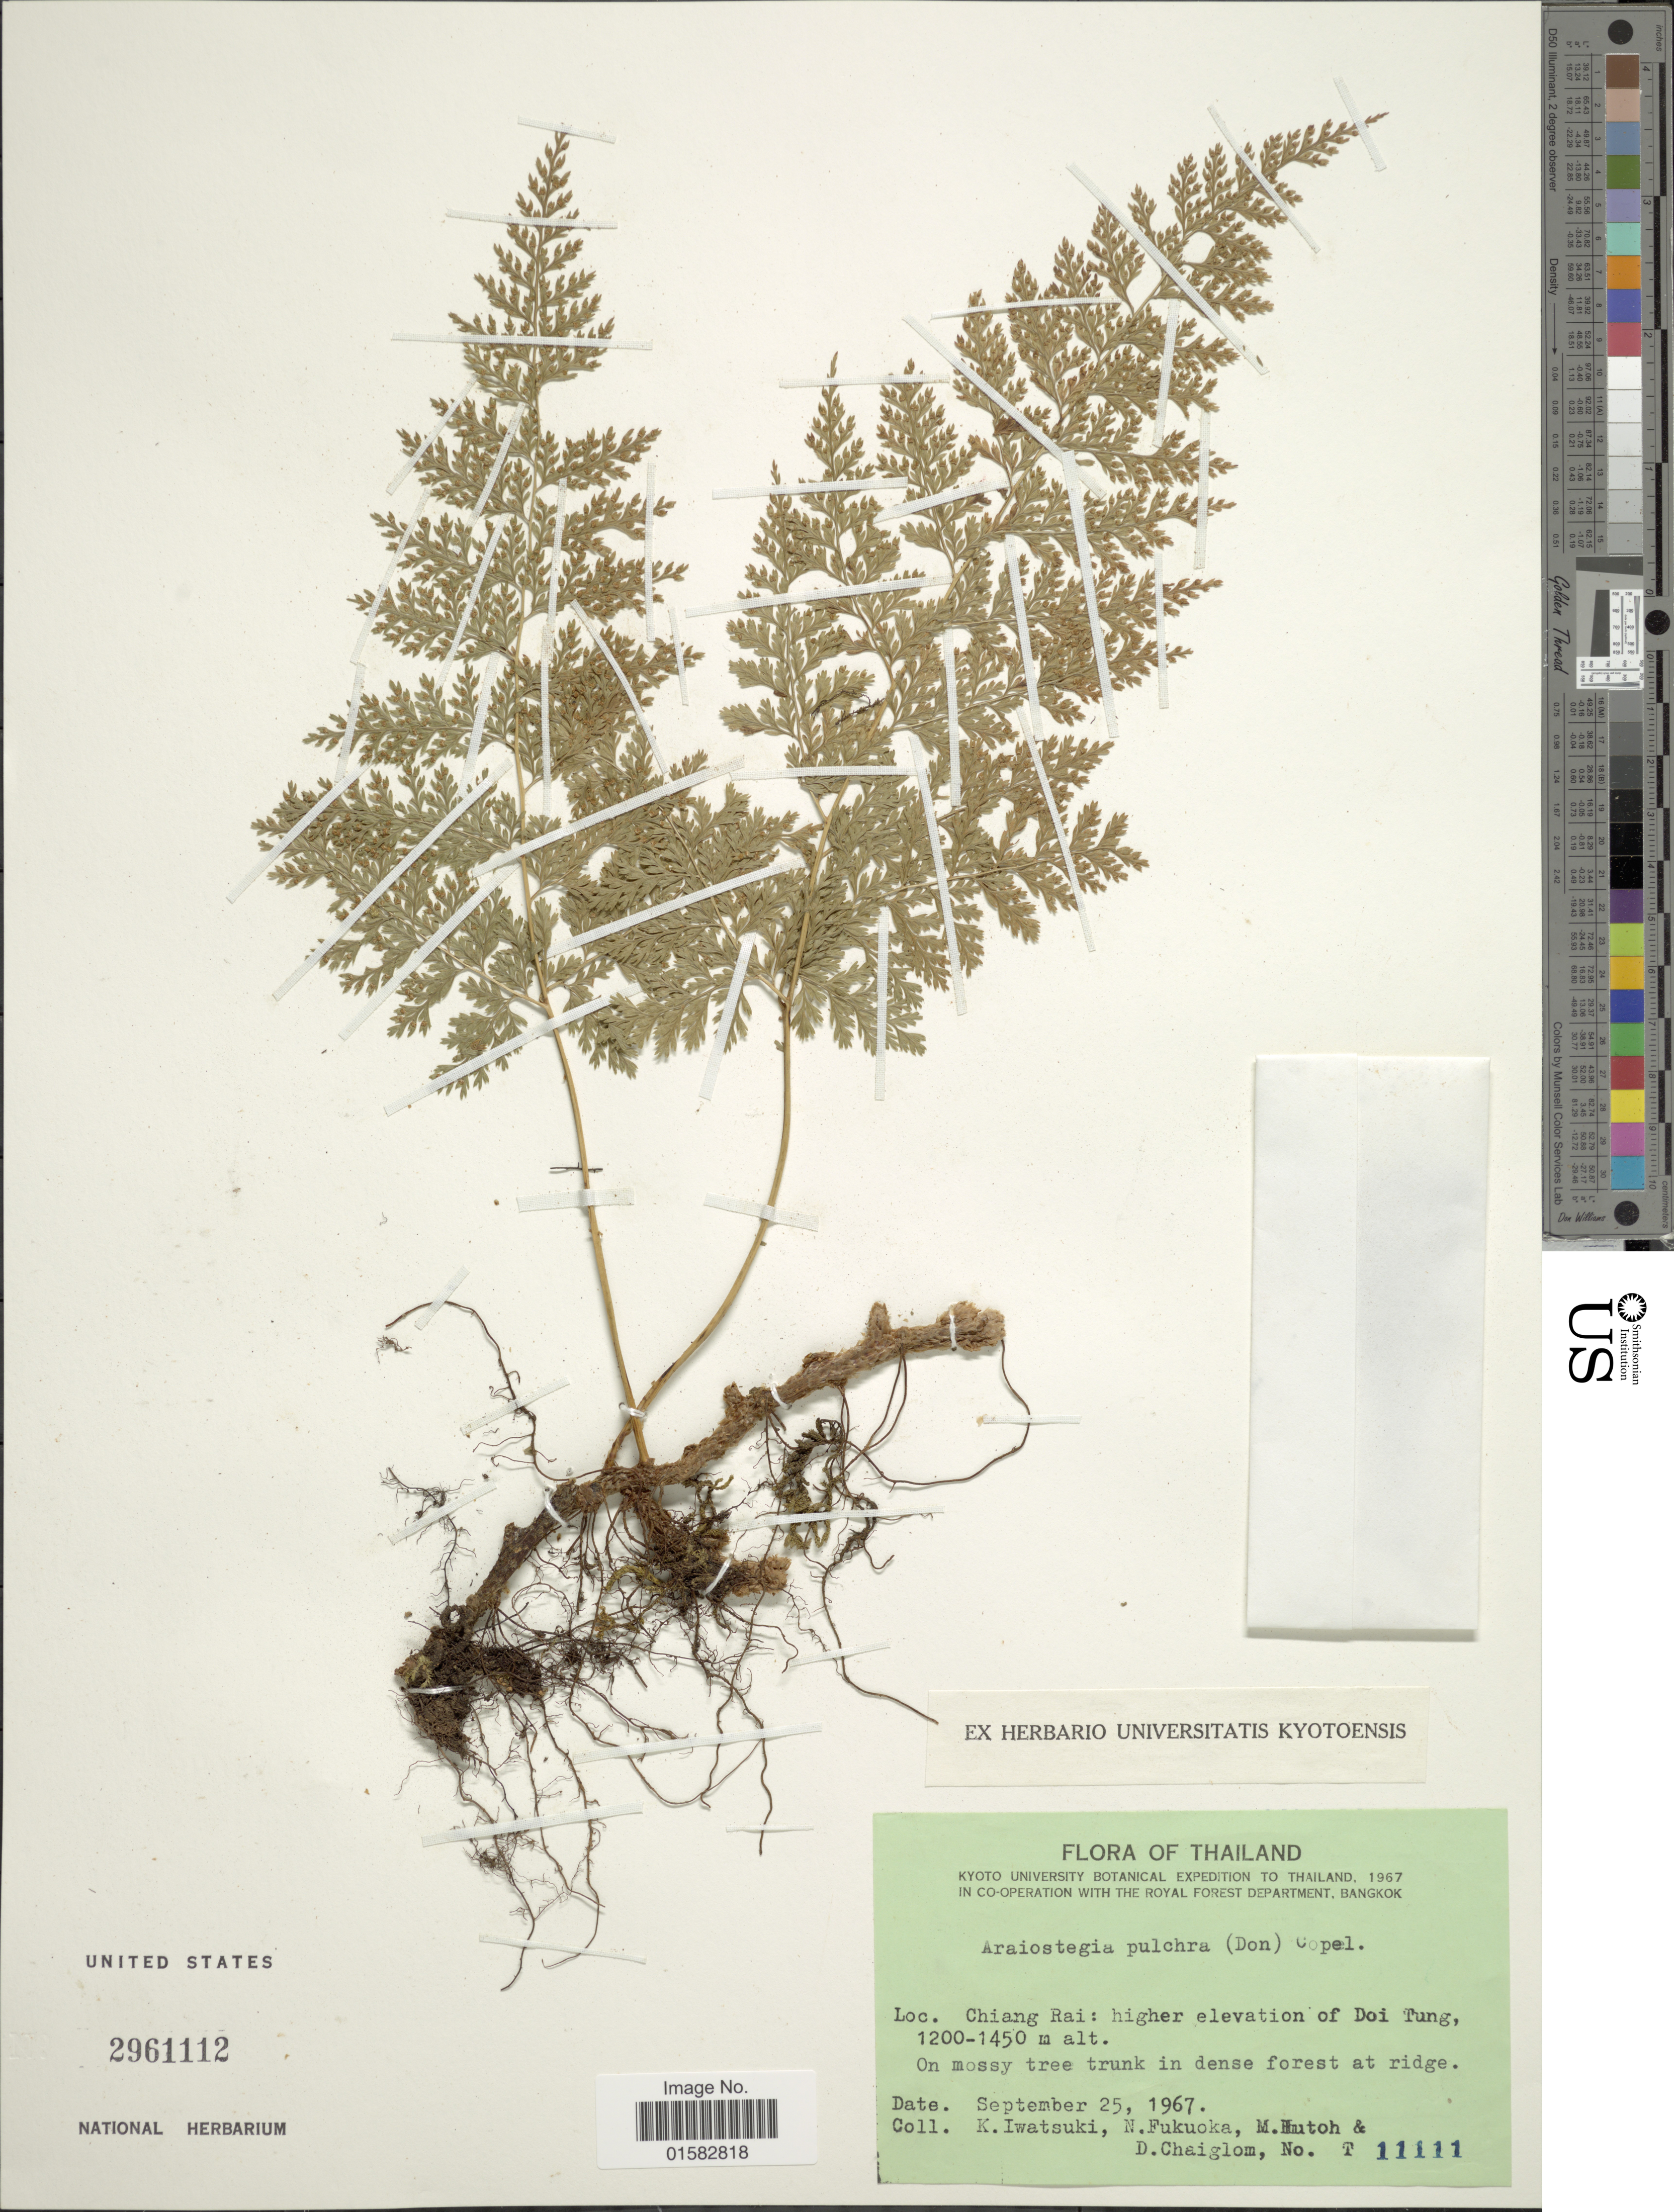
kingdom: Plantae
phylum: Tracheophyta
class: Polypodiopsida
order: Polypodiales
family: Davalliaceae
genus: Davallia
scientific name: Davallia pulchra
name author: D. Don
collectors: K. Iwatsuki, N. Fukuoka, M. Hutoh & D. Chaiglom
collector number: T11111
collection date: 1967-09-25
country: Thailand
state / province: Chiang Rai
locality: Doi Tung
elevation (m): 1200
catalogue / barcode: US 2961112